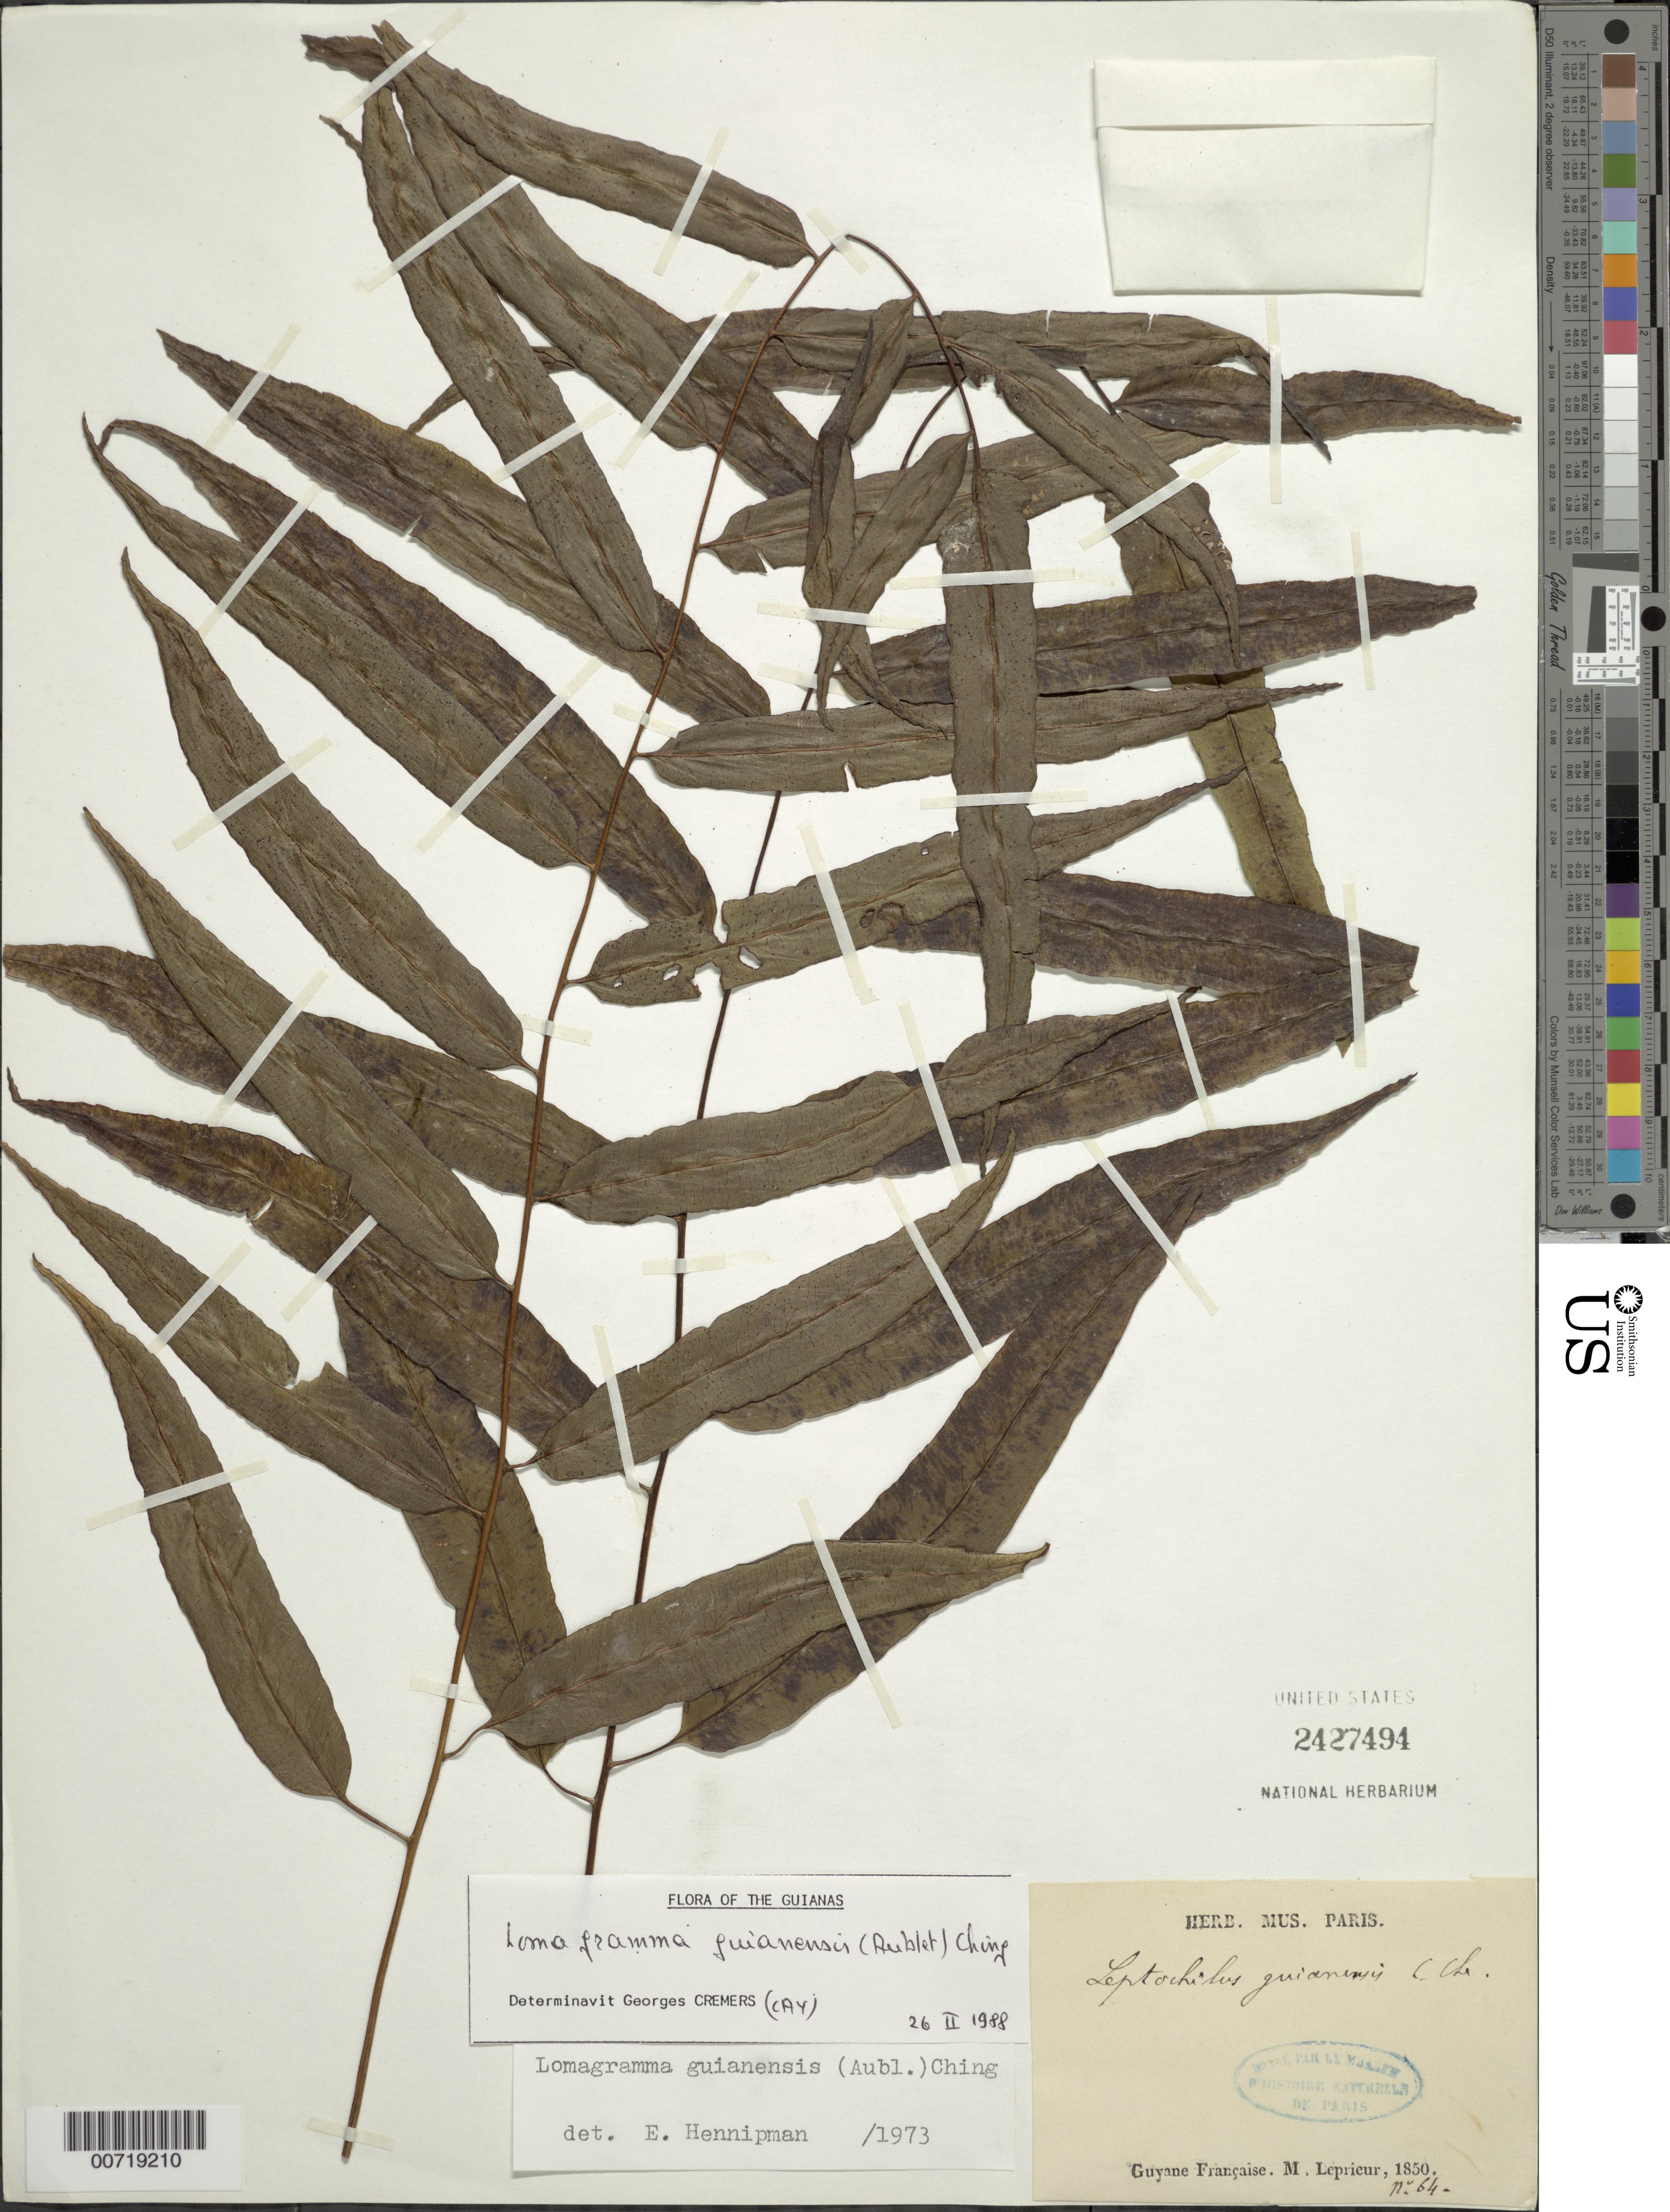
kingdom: Plantae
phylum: Tracheophyta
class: Polypodiopsida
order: Polypodiales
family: Dryopteridaceae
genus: Mickelia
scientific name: Mickelia guianensis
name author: (Aubl.) R.C. Moran et al.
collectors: F. M. R. Leprieur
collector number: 64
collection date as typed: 1850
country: French Guiana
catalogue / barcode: US 2427494